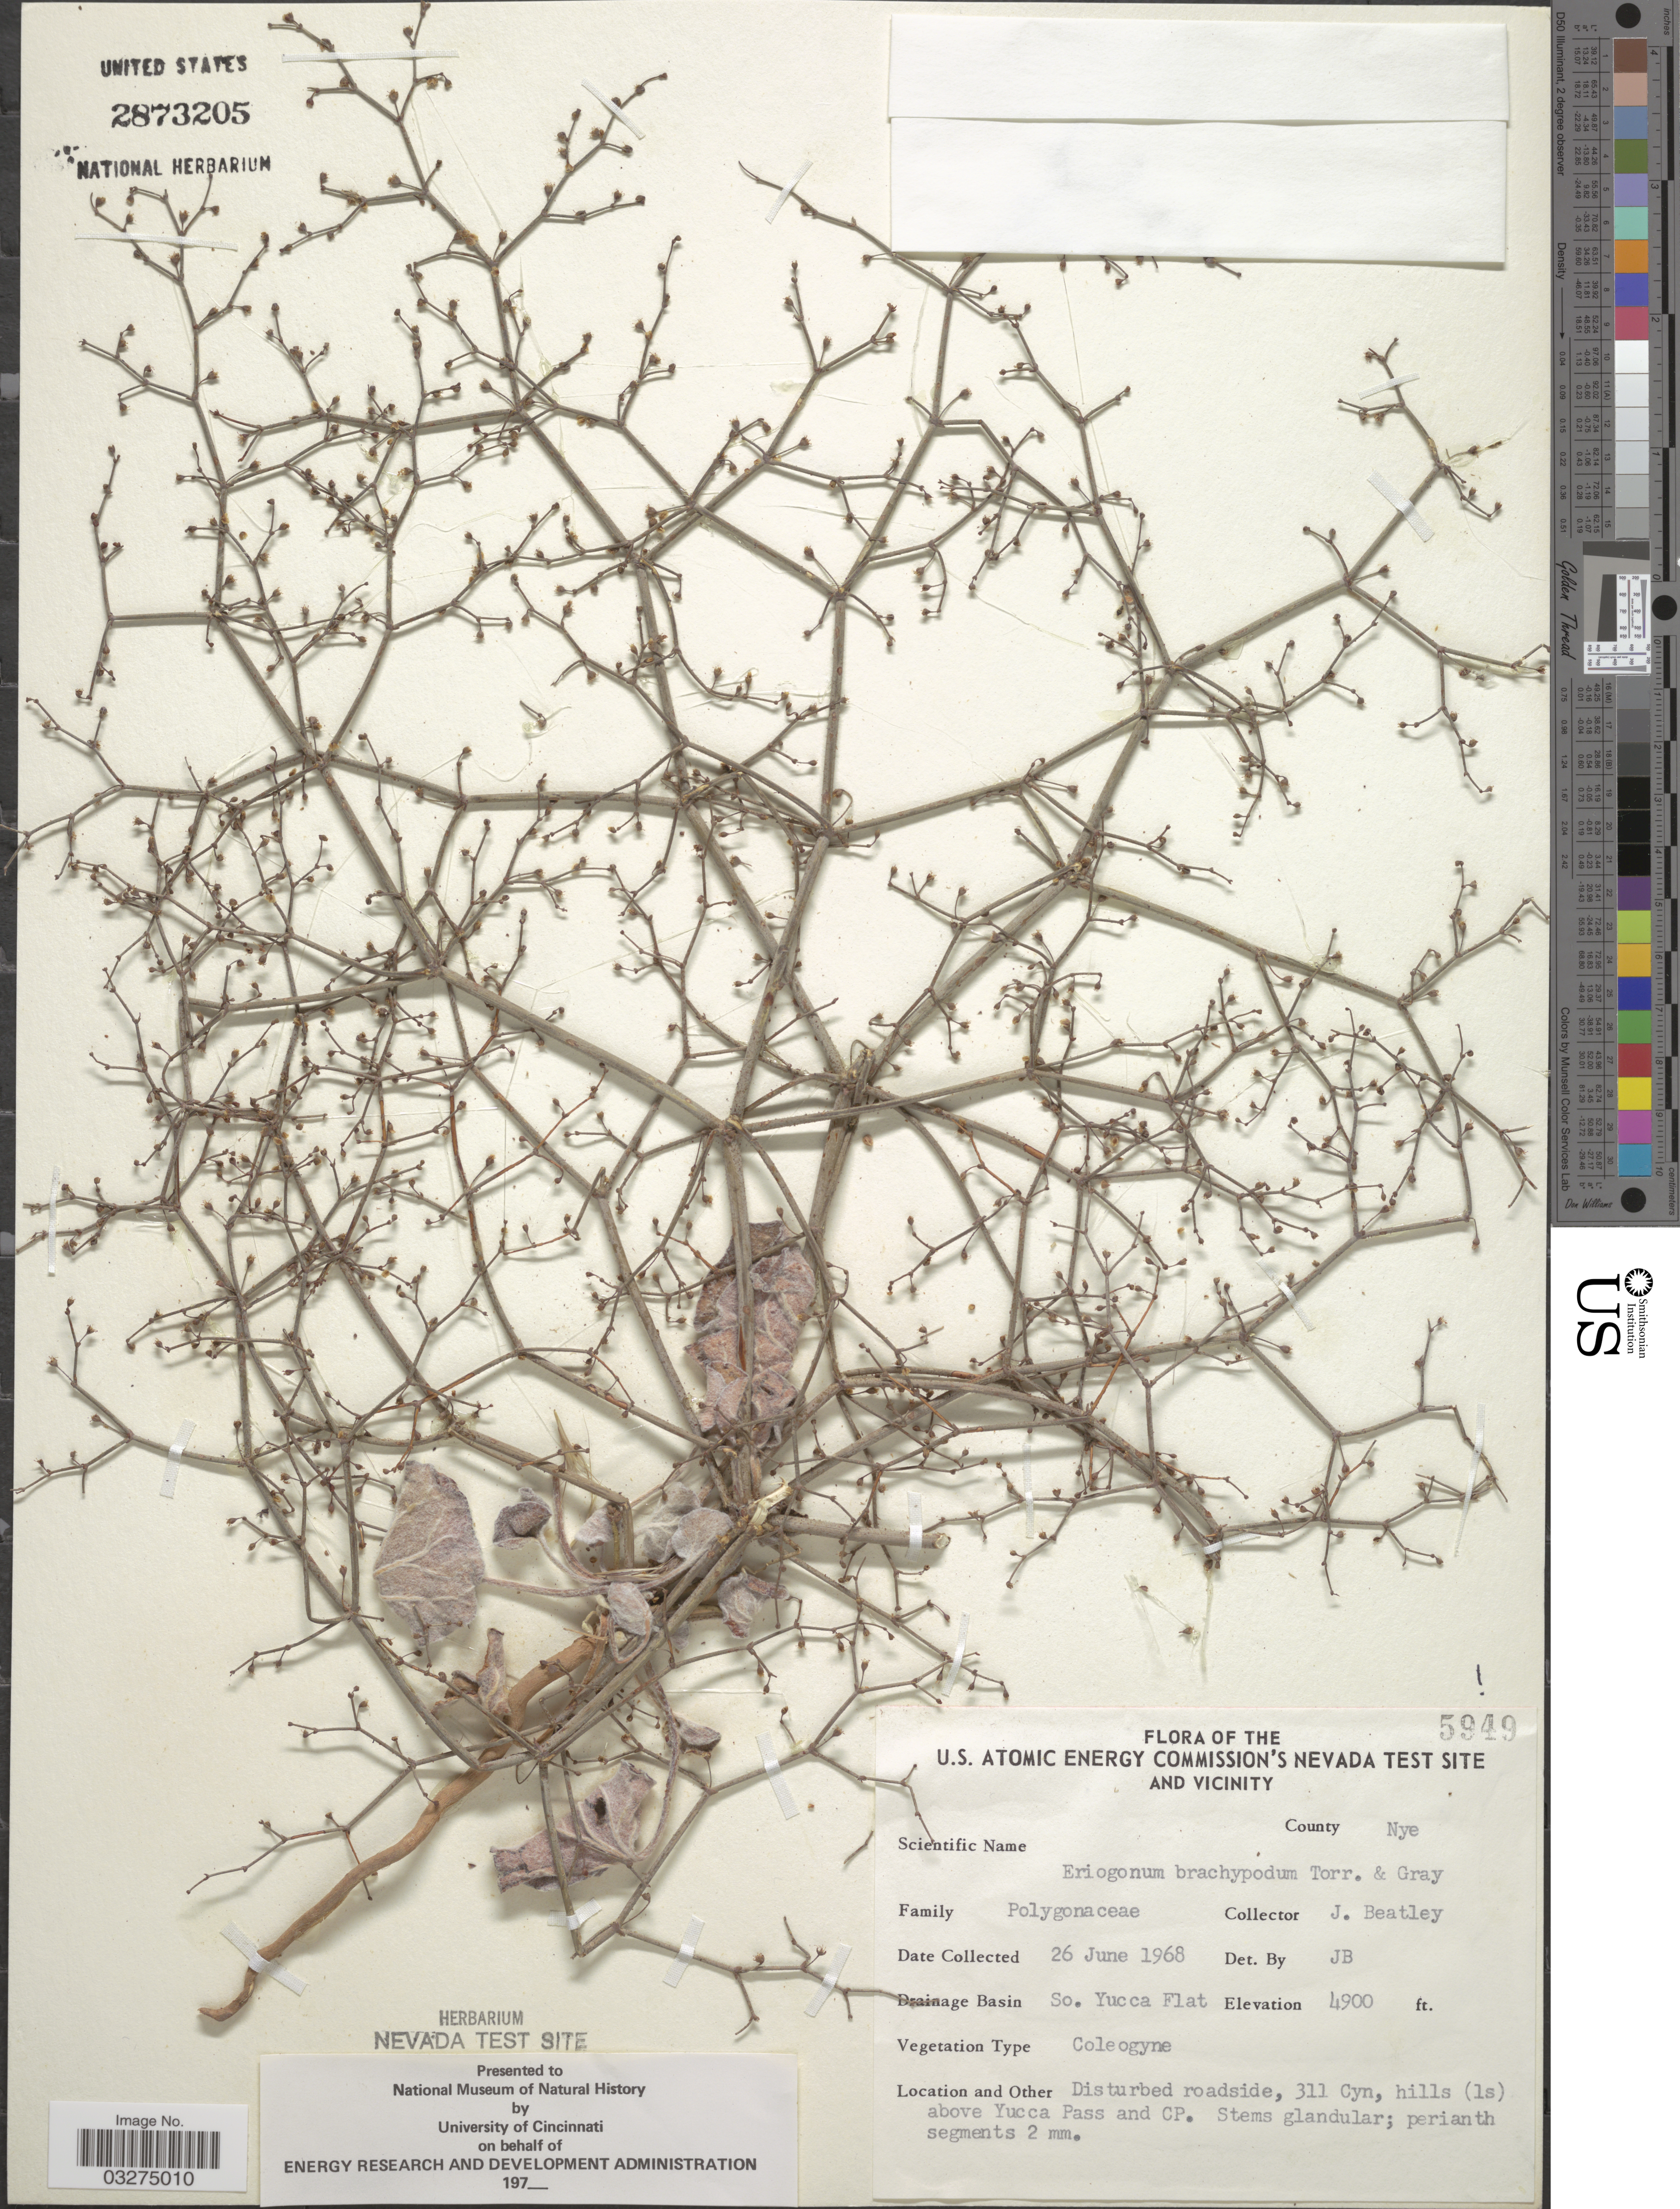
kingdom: Plantae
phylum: Tracheophyta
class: Magnoliopsida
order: Caryophyllales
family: Polygonaceae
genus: Eriogonum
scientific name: Eriogonum brachypodum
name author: Torr. & A. Gray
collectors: J. C. Beatley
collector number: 5949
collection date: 1968-06-26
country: United States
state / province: Nevada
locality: U. S. Atomic Energy Commission's Nevada Test Site and Vicinity. County Nye. Drainage Basin So. Yucca Flat. 31 Cyn, hills (1s) above Yucca Pass and CP.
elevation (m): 1494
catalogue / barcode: US 2873205